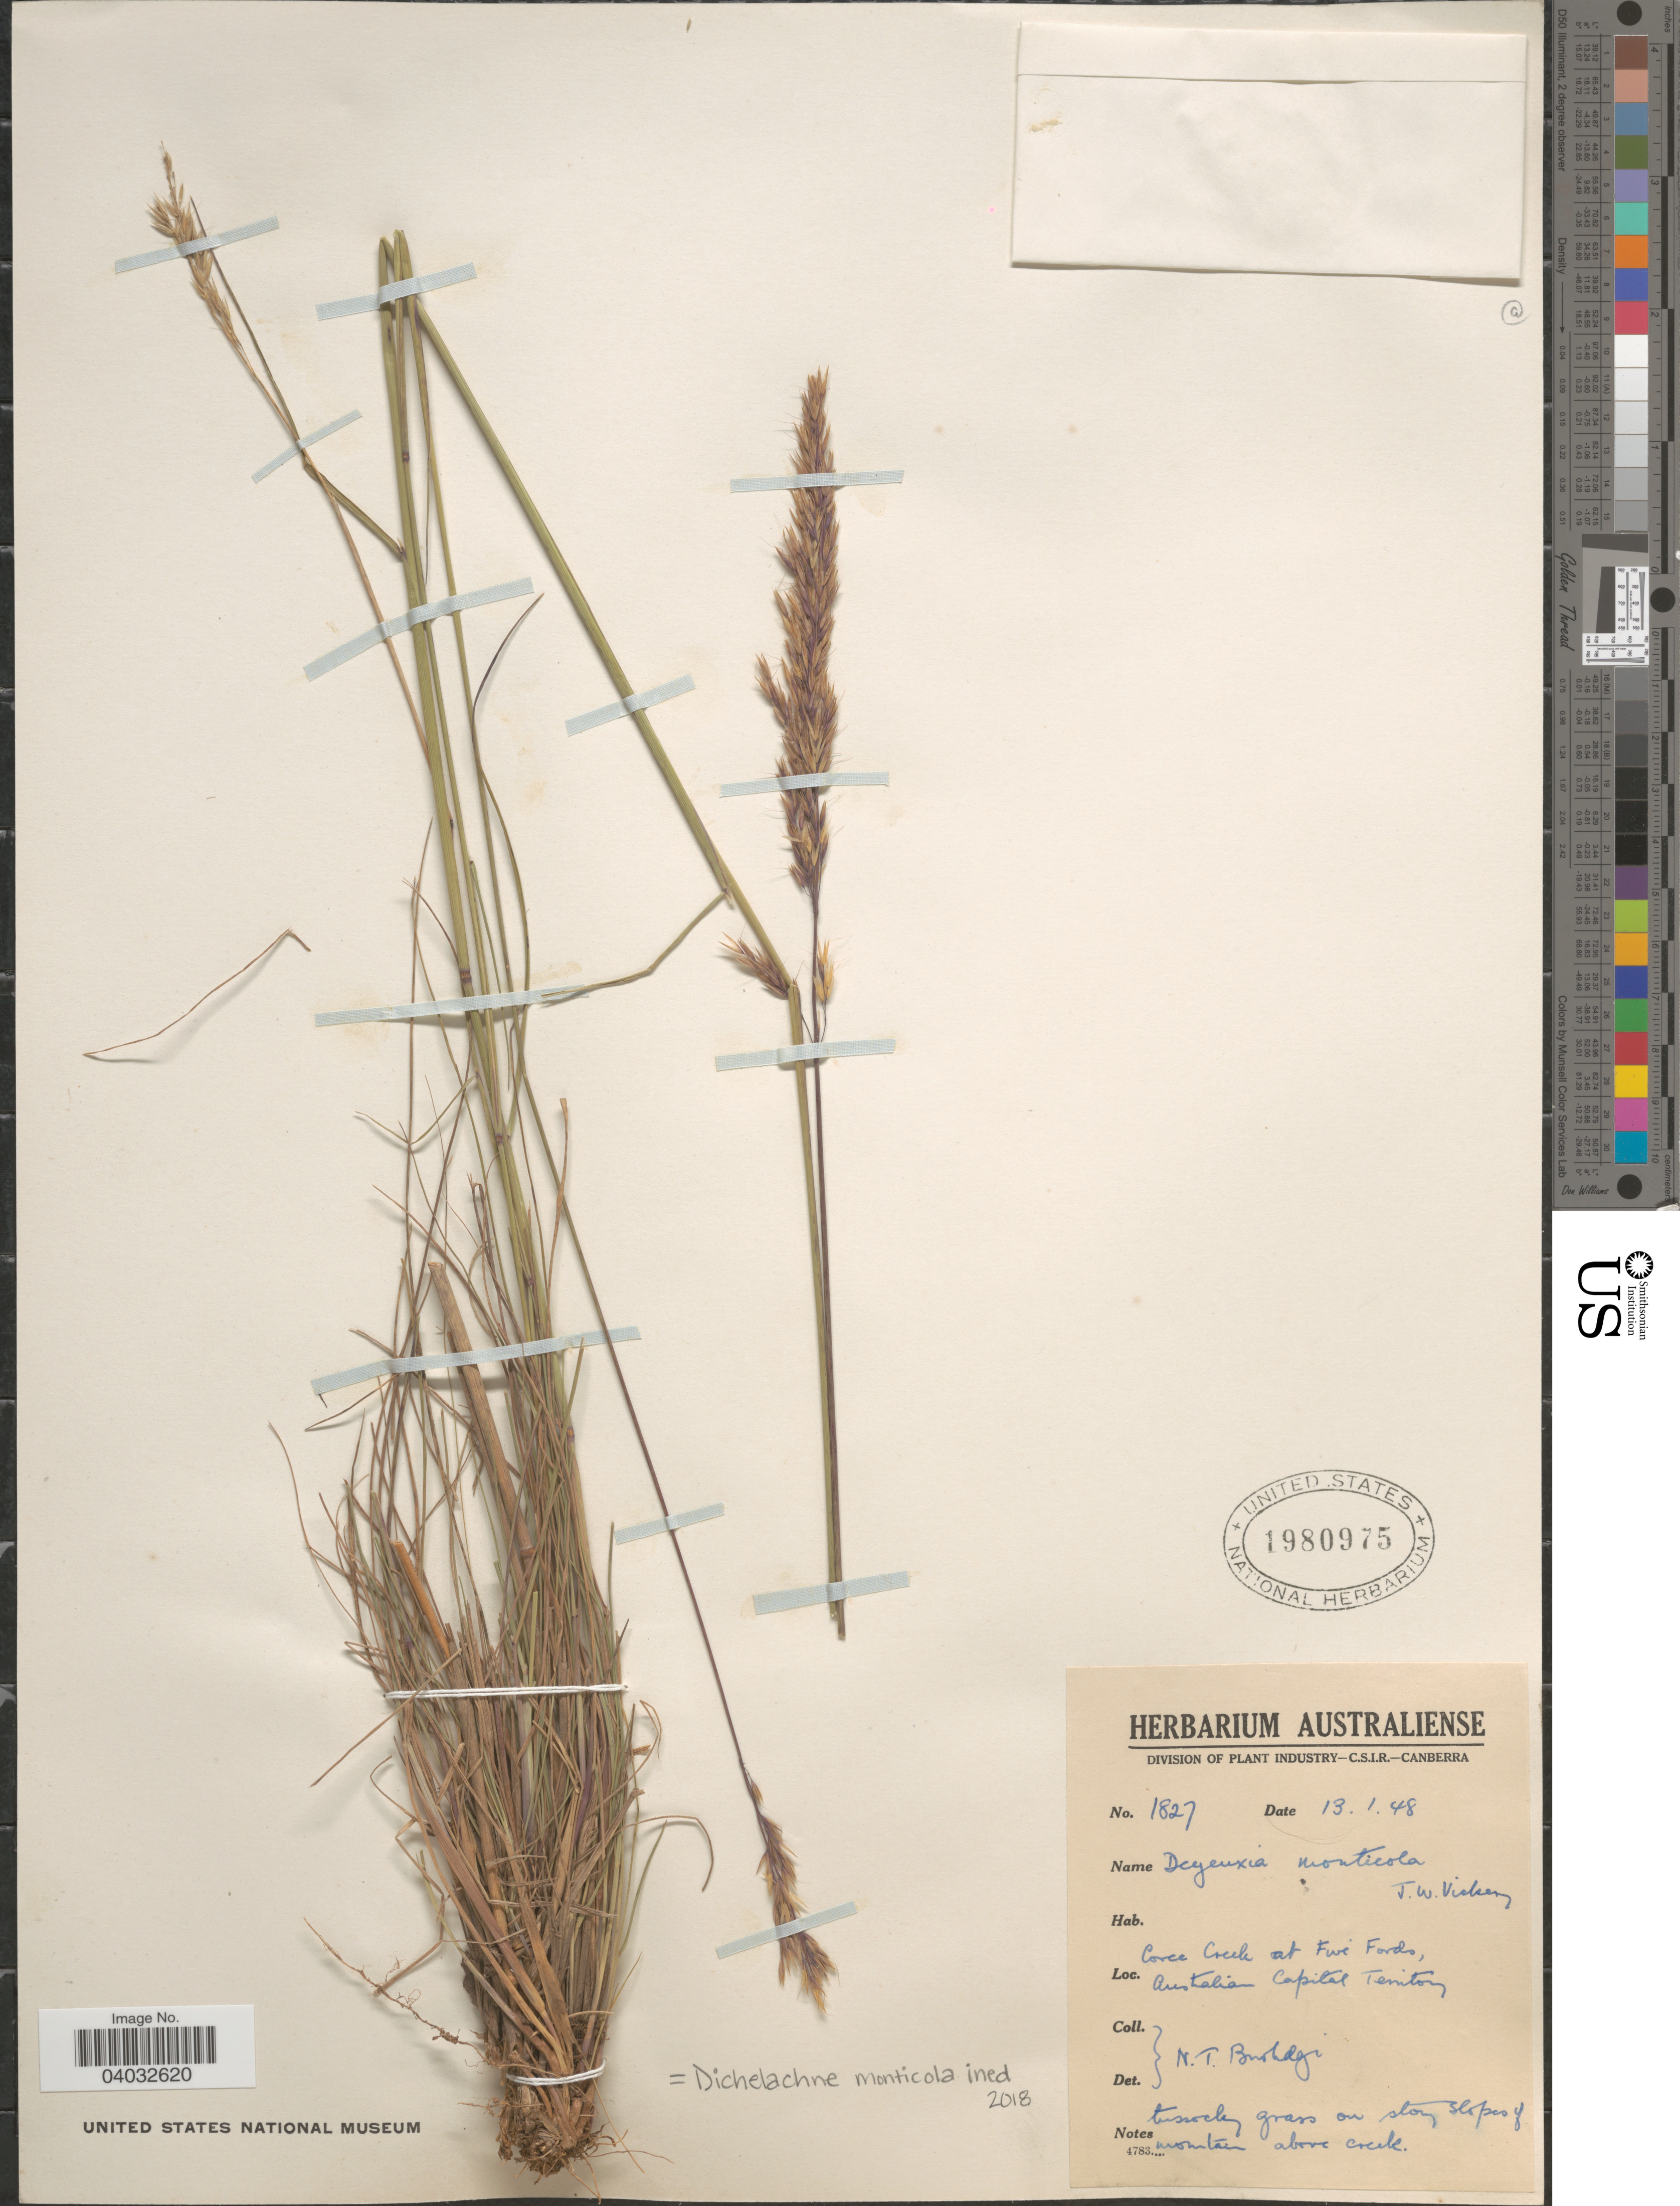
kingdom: Plantae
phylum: Tracheophyta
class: Liliopsida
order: Poales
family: Poaceae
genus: Dichelachne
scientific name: Dichelachne monticola ined.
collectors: N. T. Burbidge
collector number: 1827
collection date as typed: Transcribed d/m/y: 13/1/48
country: Australia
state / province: Australian Capital Territory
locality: Coree Creek at Five Fords, Australia Capital Territory.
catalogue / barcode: US 1980975